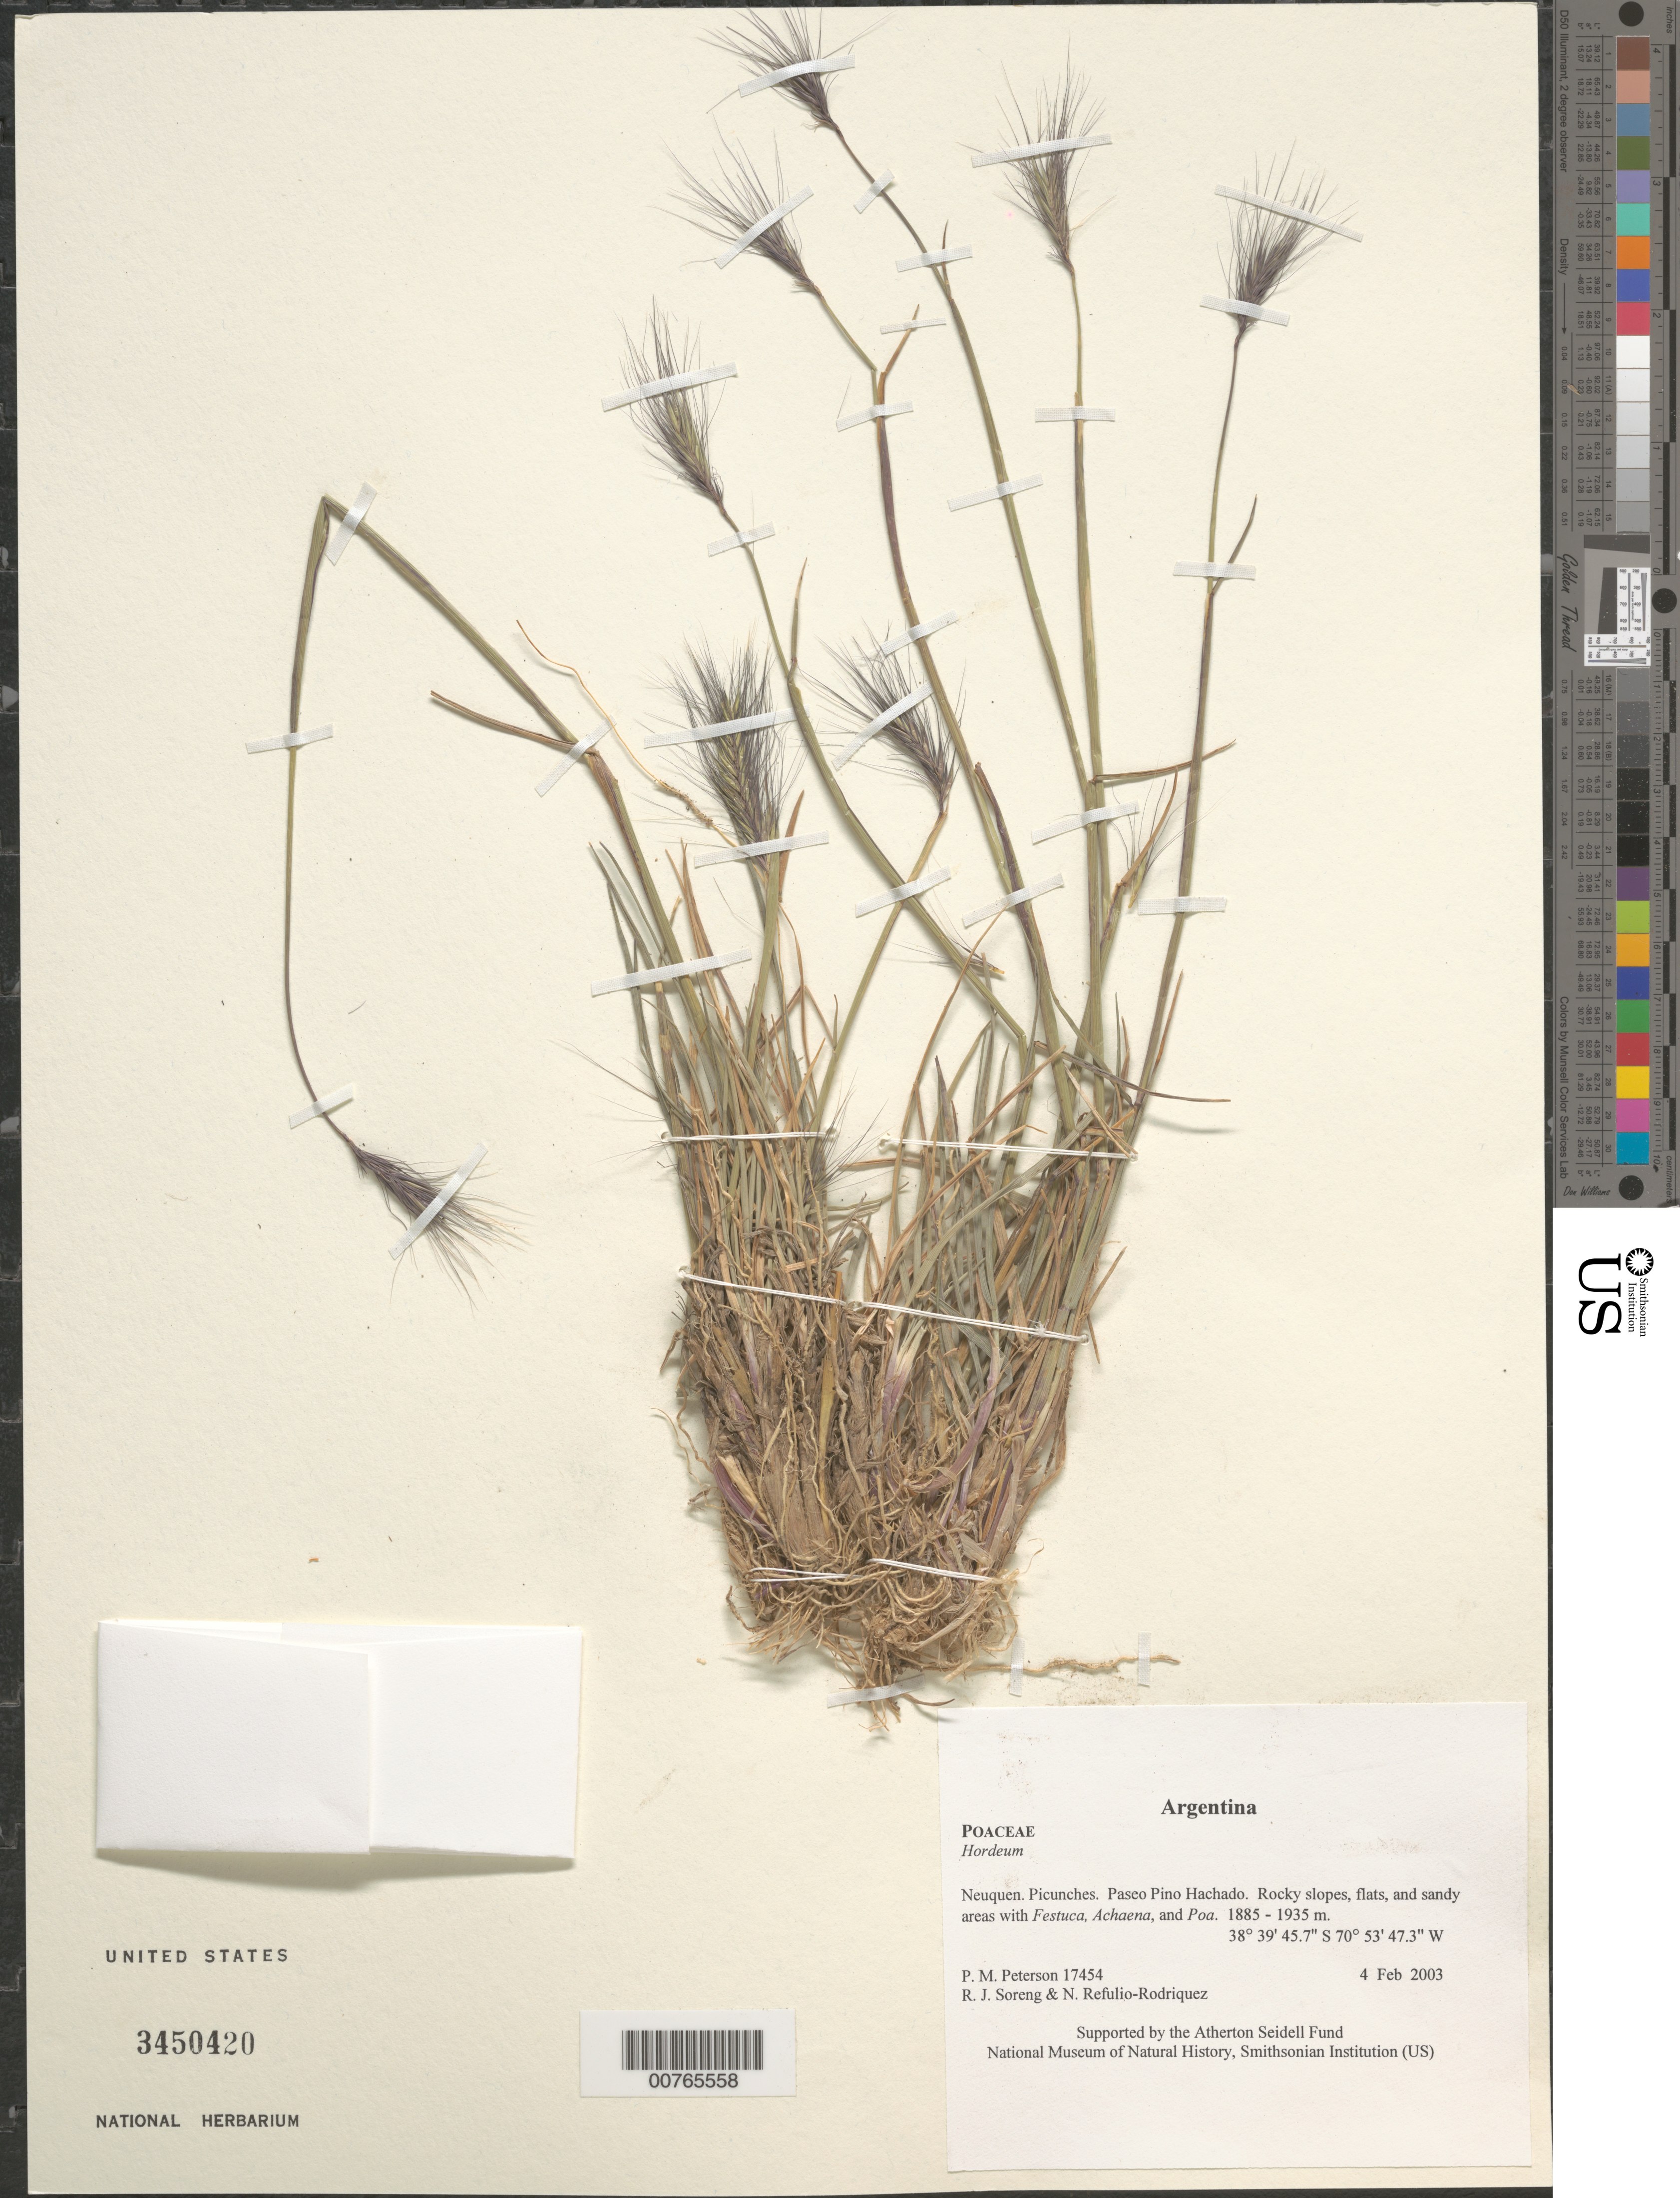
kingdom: Plantae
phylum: Tracheophyta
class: Liliopsida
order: Poales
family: Poaceae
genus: Hordeum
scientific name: Hordeum sp.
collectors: P. M. Peterson, R. J. Soreng & N. Refulio-Rodríguez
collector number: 17454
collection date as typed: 04 Feb 2003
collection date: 2003-02-04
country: Argentina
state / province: Neuquen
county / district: Picunches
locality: Paseo Pino Hachado. Rocky slopes, flats, and sandy areas with Festuca, Achaena, and Poa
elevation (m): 1885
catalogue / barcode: US 3450420